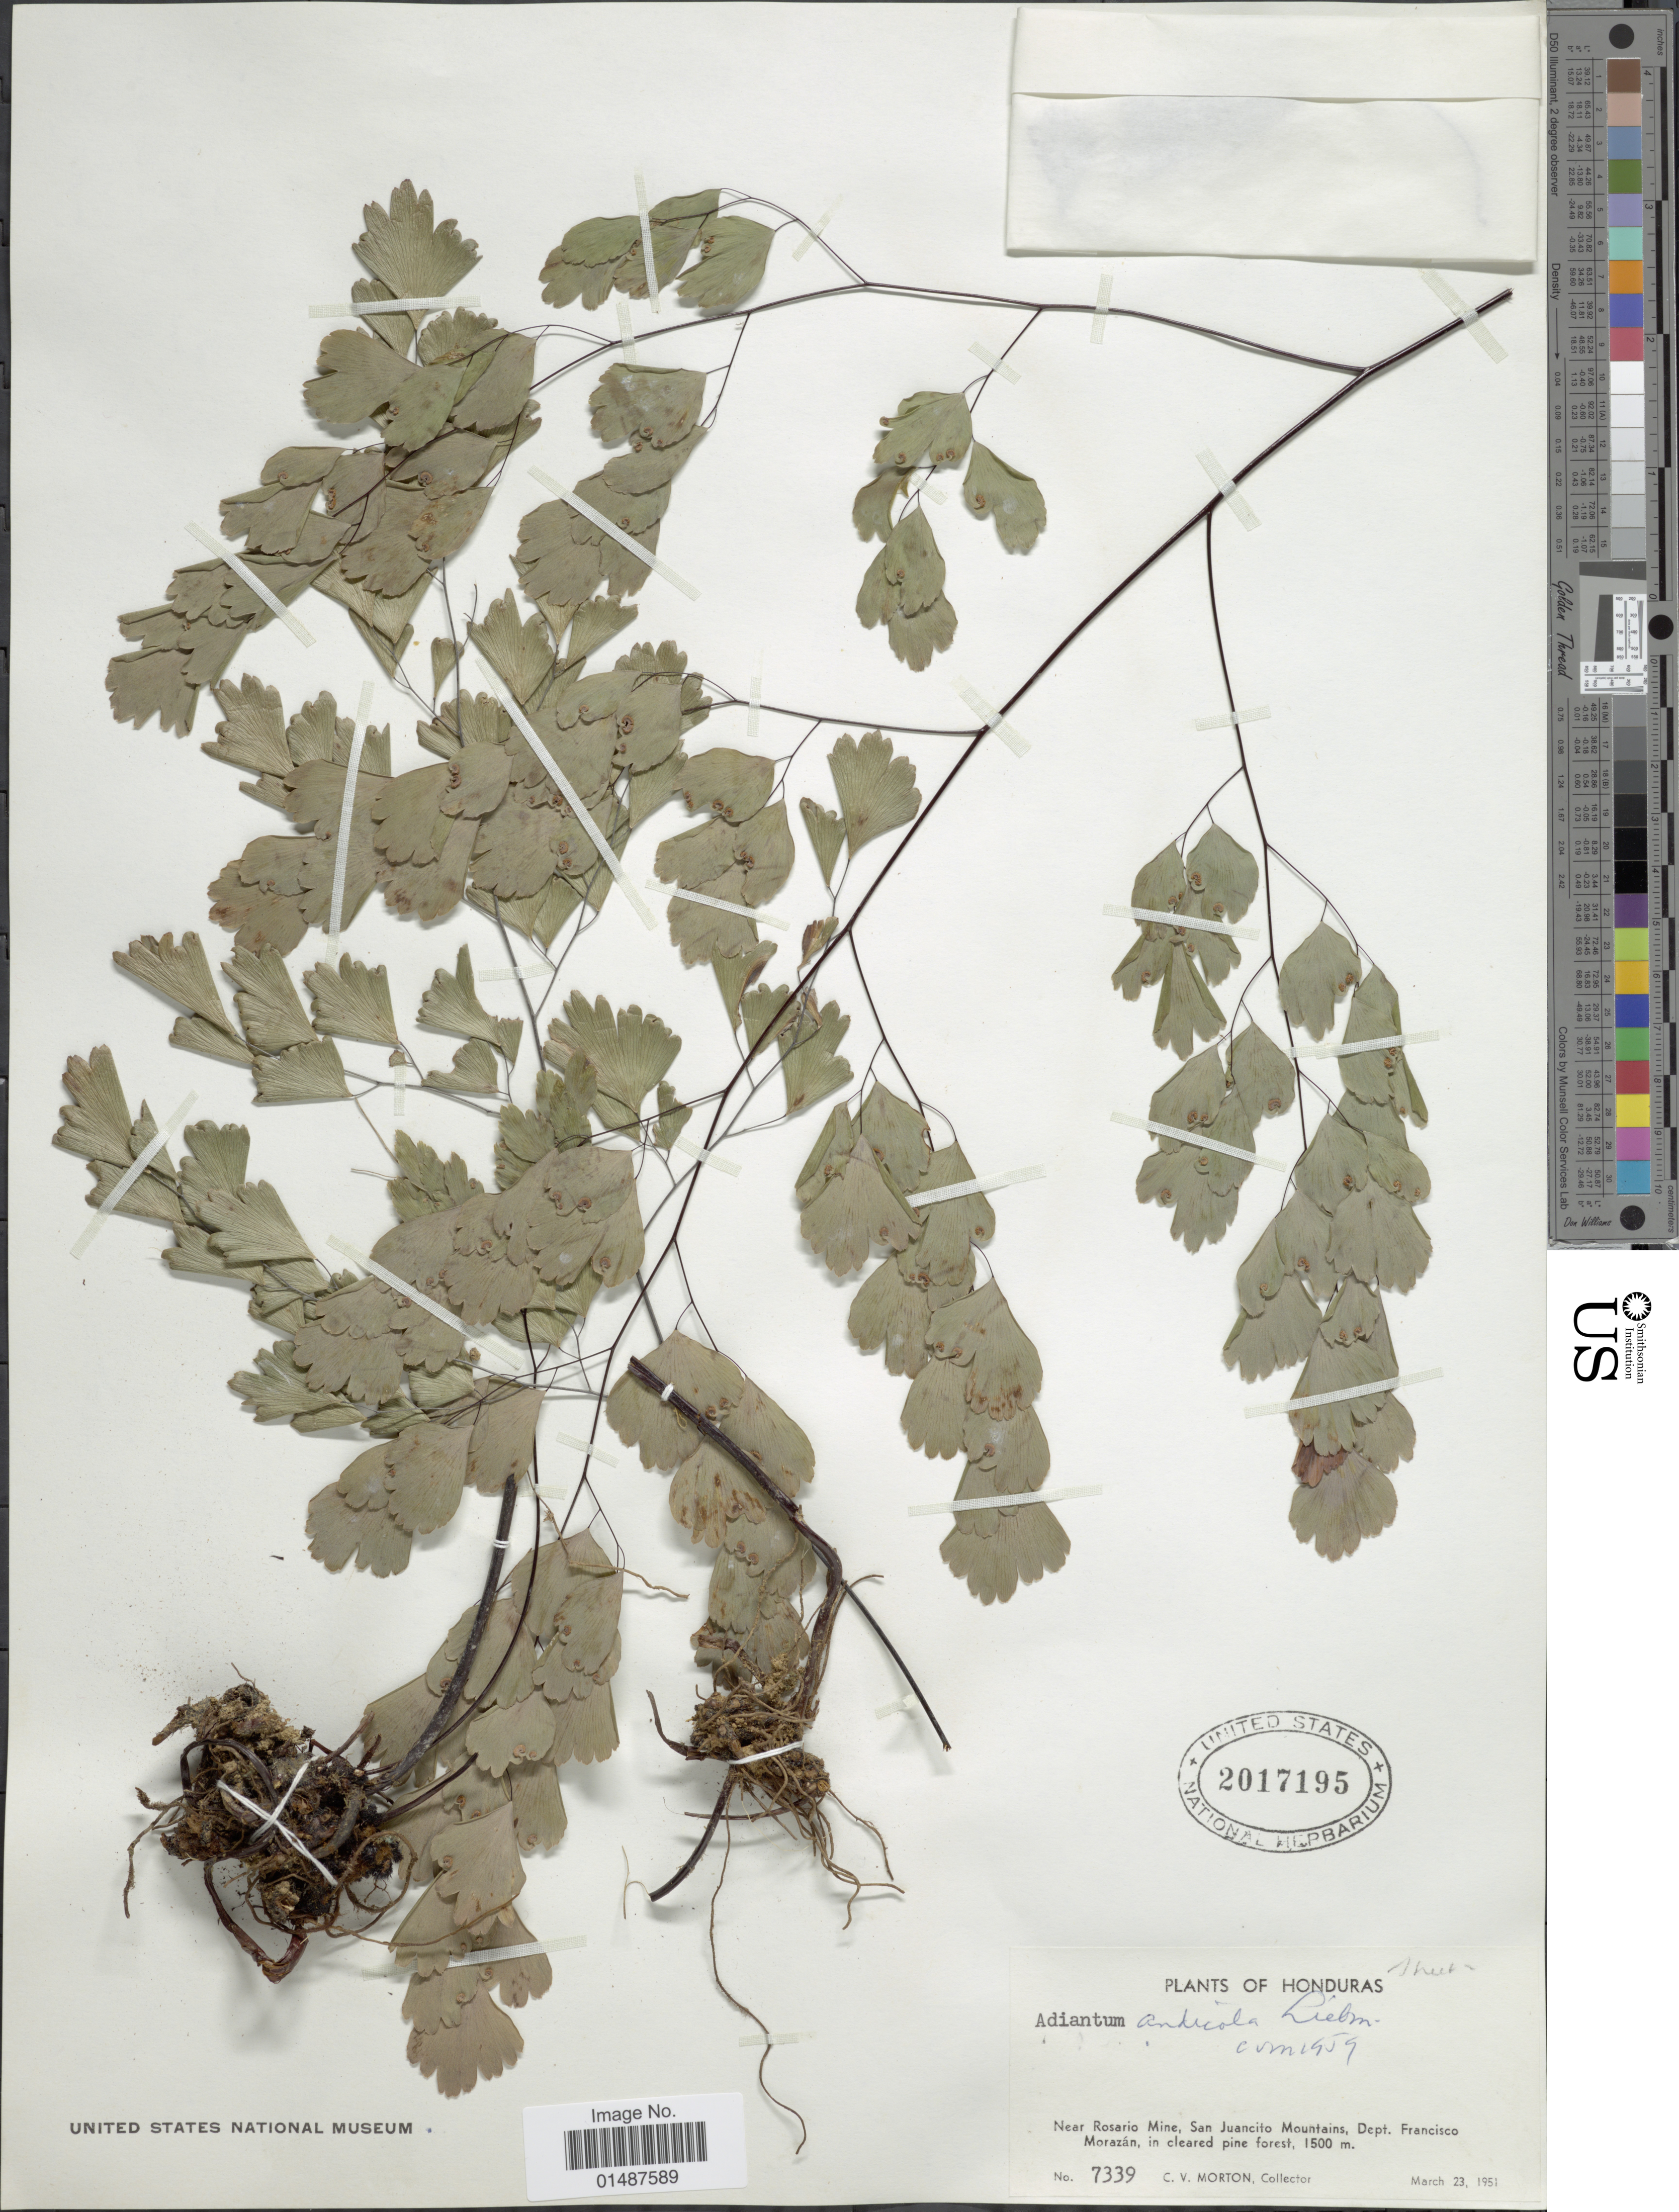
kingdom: Plantae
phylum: Tracheophyta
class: Polypodiopsida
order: Polypodiales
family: Pteridaceae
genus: Adiantum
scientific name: Adiantum andicola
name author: Liebm.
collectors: C. V. Morton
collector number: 7339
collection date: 1951-03-23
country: Honduras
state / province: Fco. Morazán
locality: Near Rosario mine, San Juancito Mountains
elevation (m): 1500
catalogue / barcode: US 2017195